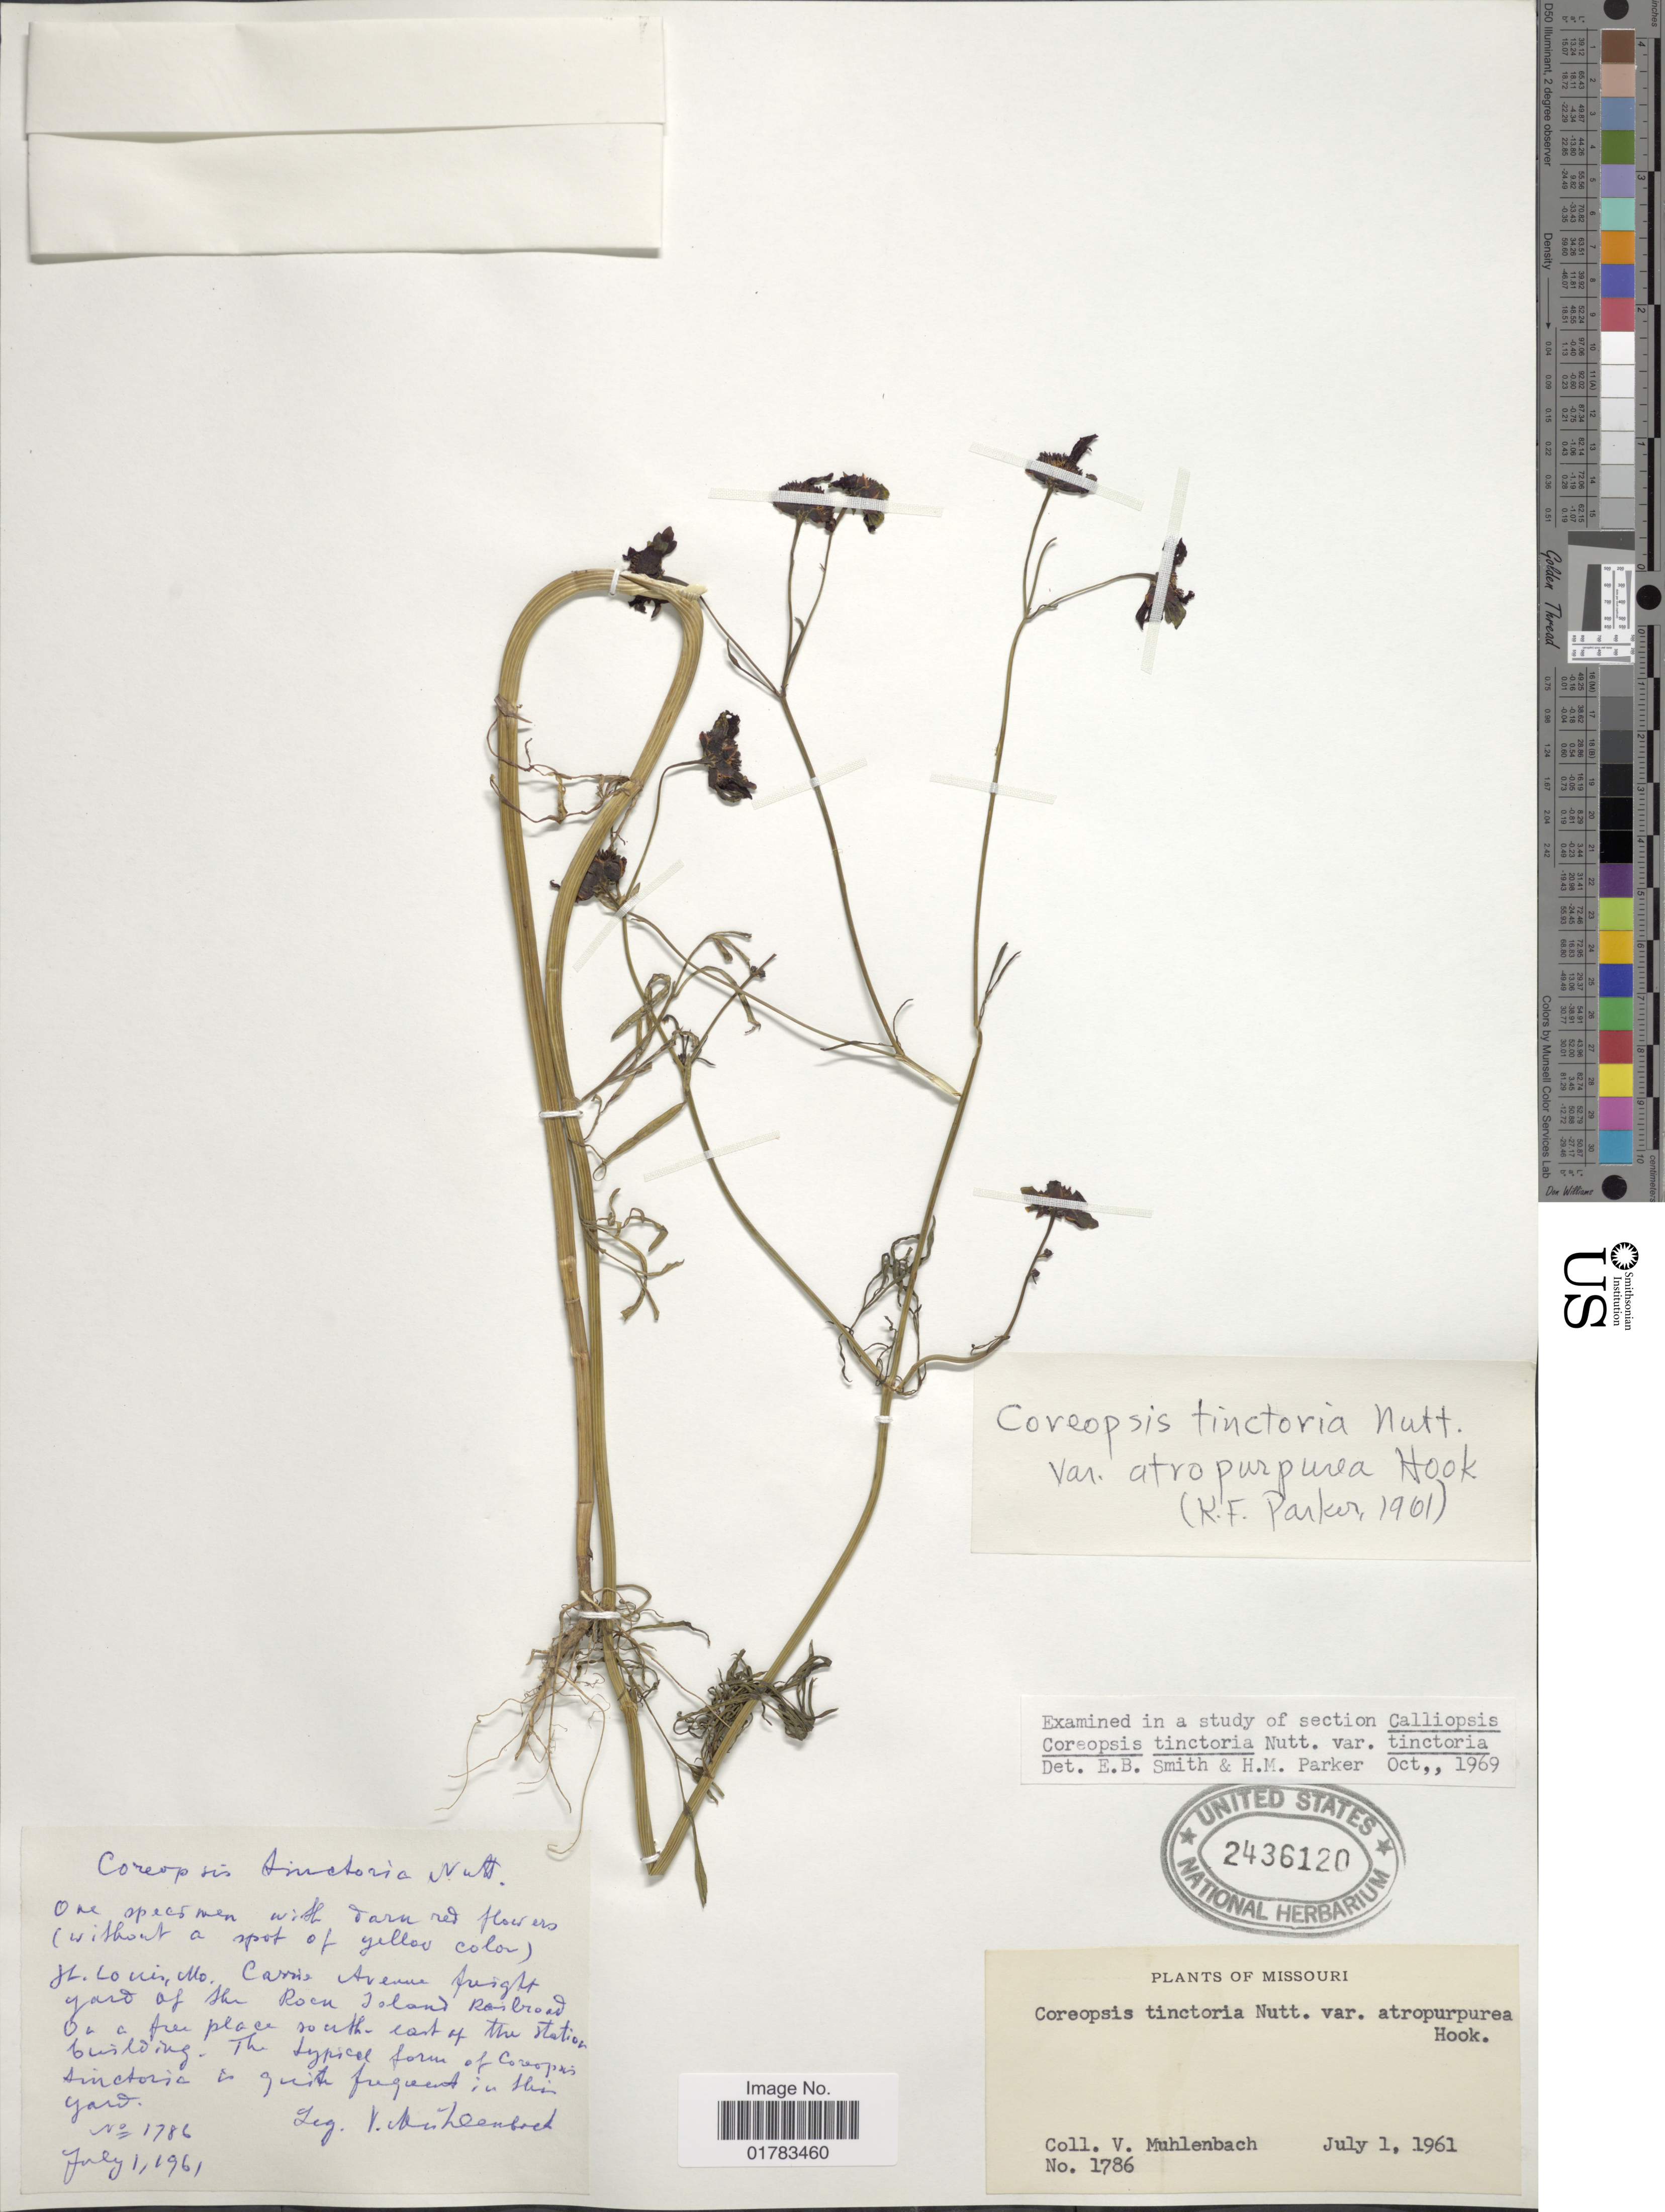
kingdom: Plantae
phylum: Tracheophyta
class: Magnoliopsida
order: Asterales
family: Asteraceae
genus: Coreopsis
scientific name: Coreopsis tinctoria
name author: Nutt.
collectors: V. Mühlenbach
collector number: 1786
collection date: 1961-07-01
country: United States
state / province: Missouri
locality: St. Louis, Mo. Carrie Avenue freight yard of the Rock Island Railroad on a free place south-east of the station building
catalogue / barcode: US 2436120